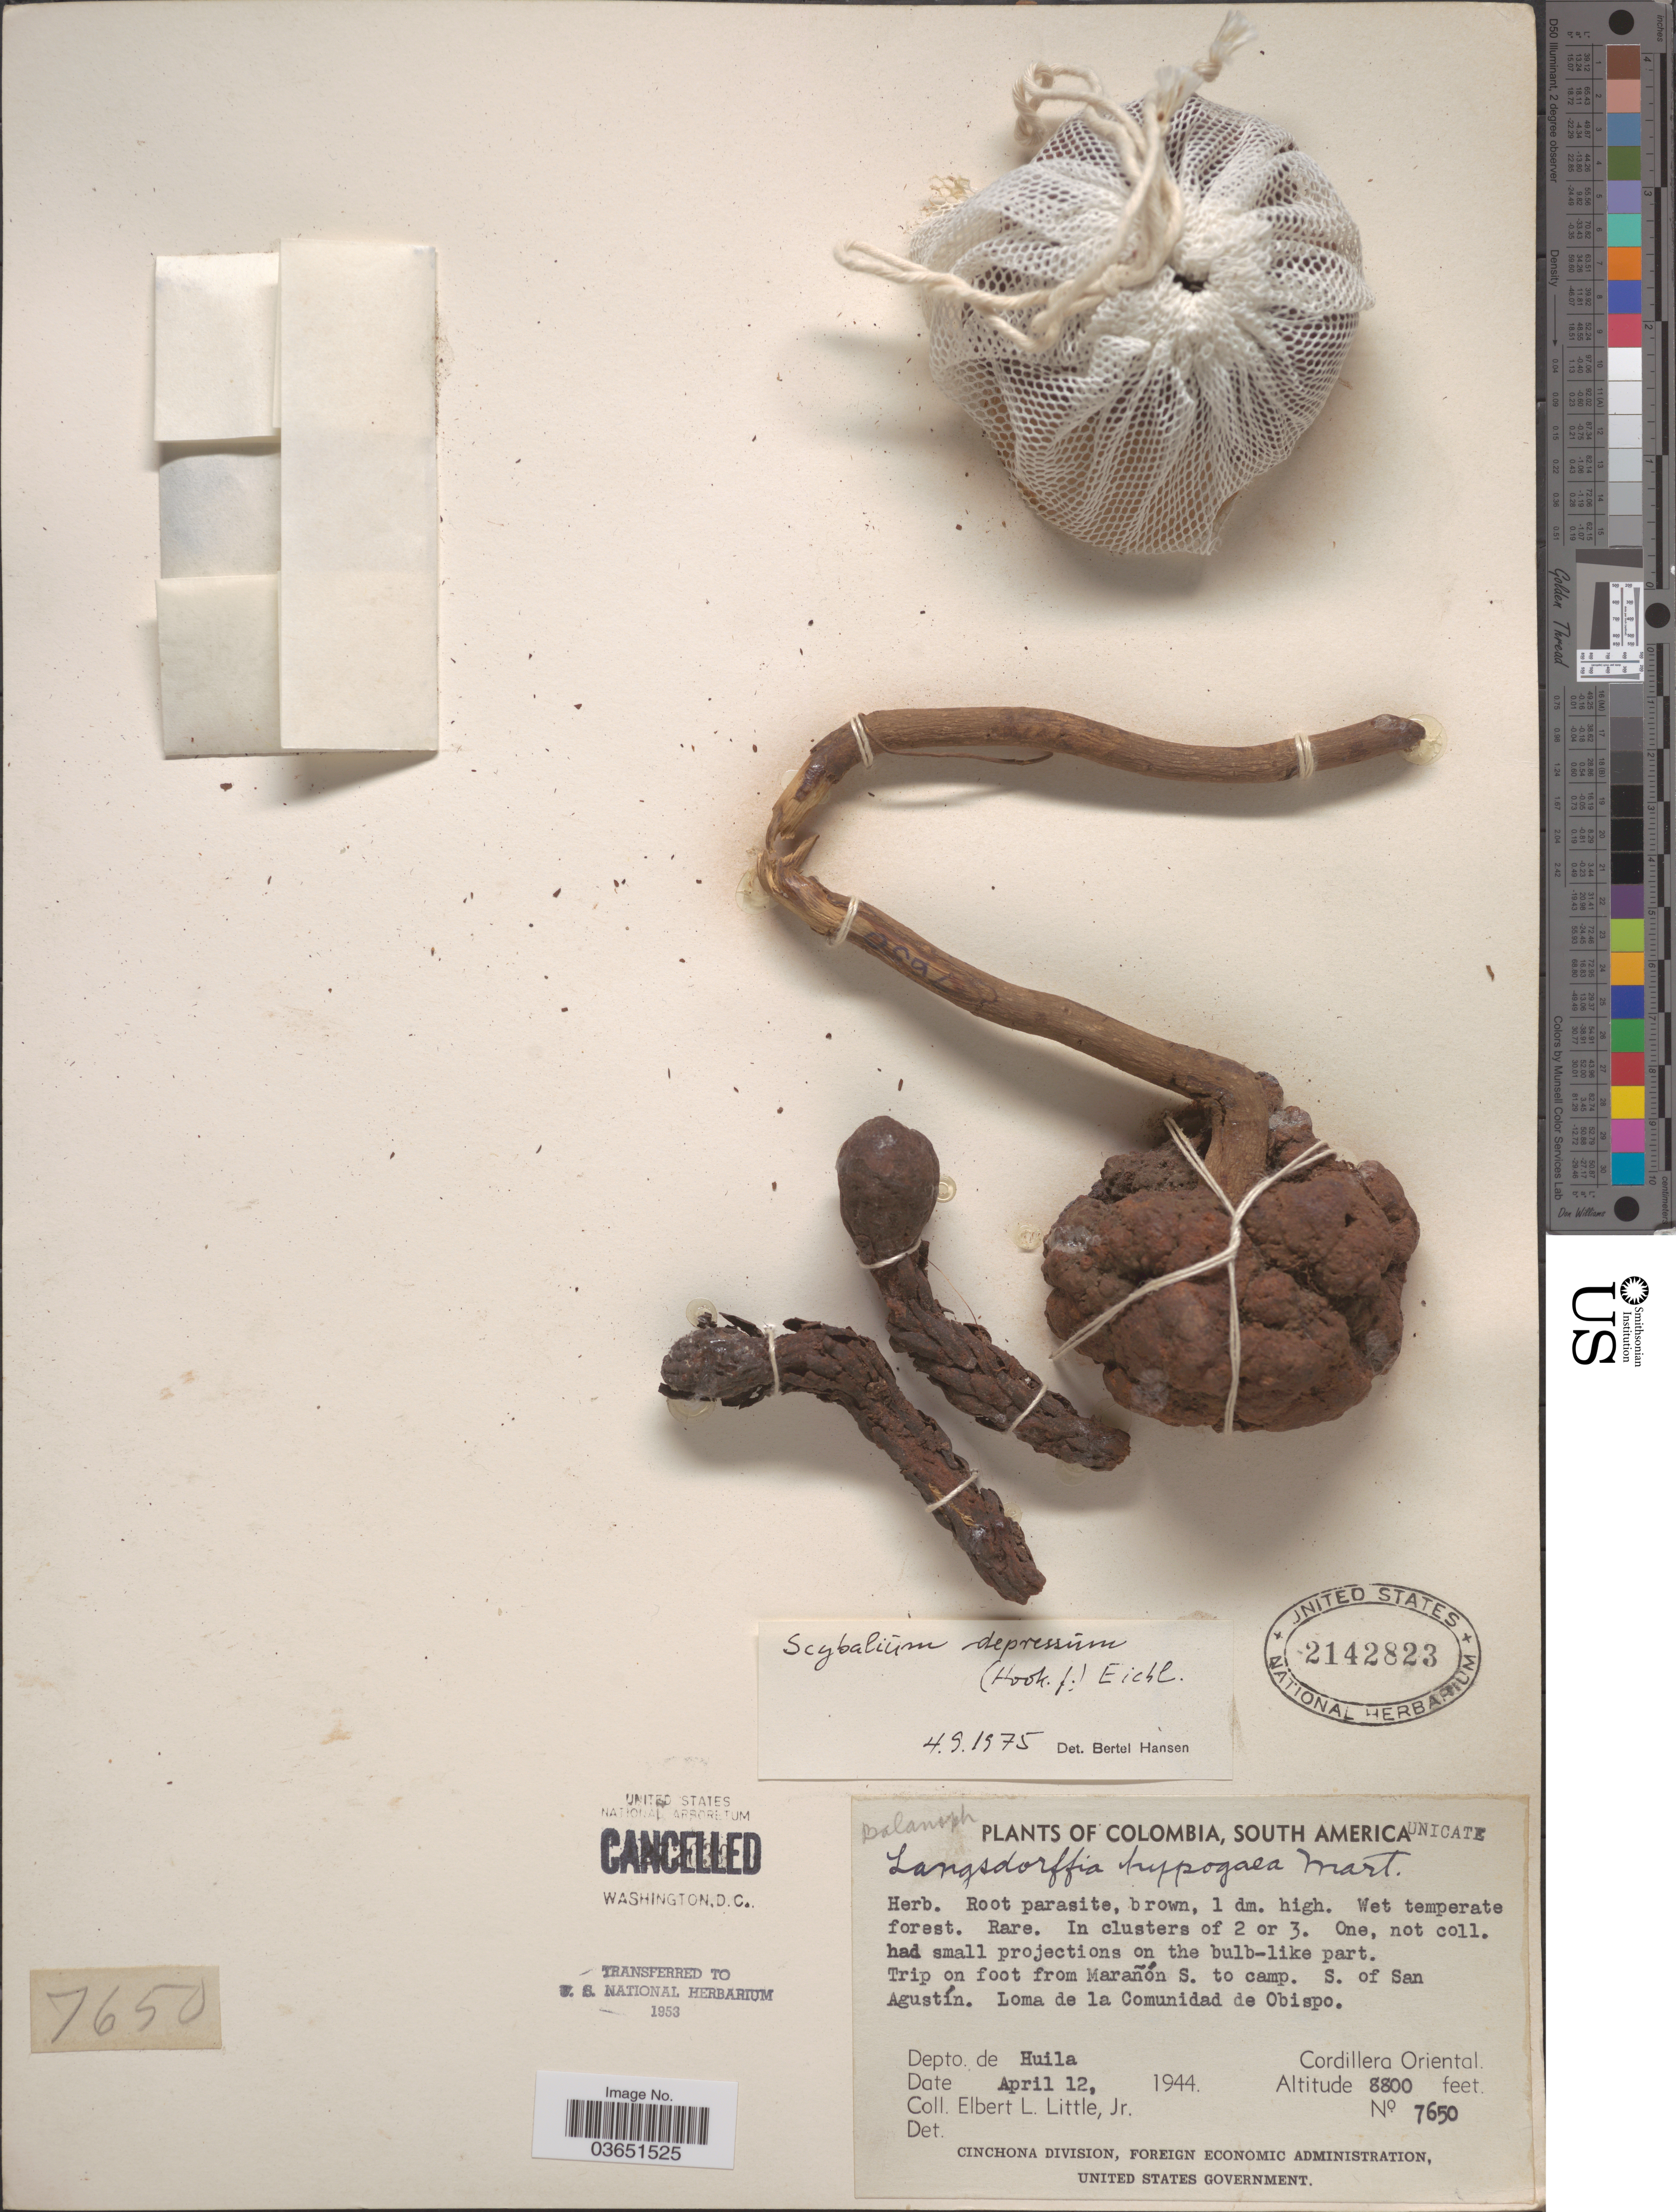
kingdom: Plantae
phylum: Tracheophyta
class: Magnoliopsida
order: Santalales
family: Balanophoraceae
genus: Scybalium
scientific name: Scybalium depressum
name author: (Hook. f.) Eichler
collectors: E. L. Little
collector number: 7650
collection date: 1944-04-12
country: Colombia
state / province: Huila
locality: Trip on foot from Marañón S. to camp. S. of San Agustín. Loma de la Comunidad de Obispo. Depto. de Huila. Cordillera Oriental.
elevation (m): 2682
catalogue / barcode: US 2142823